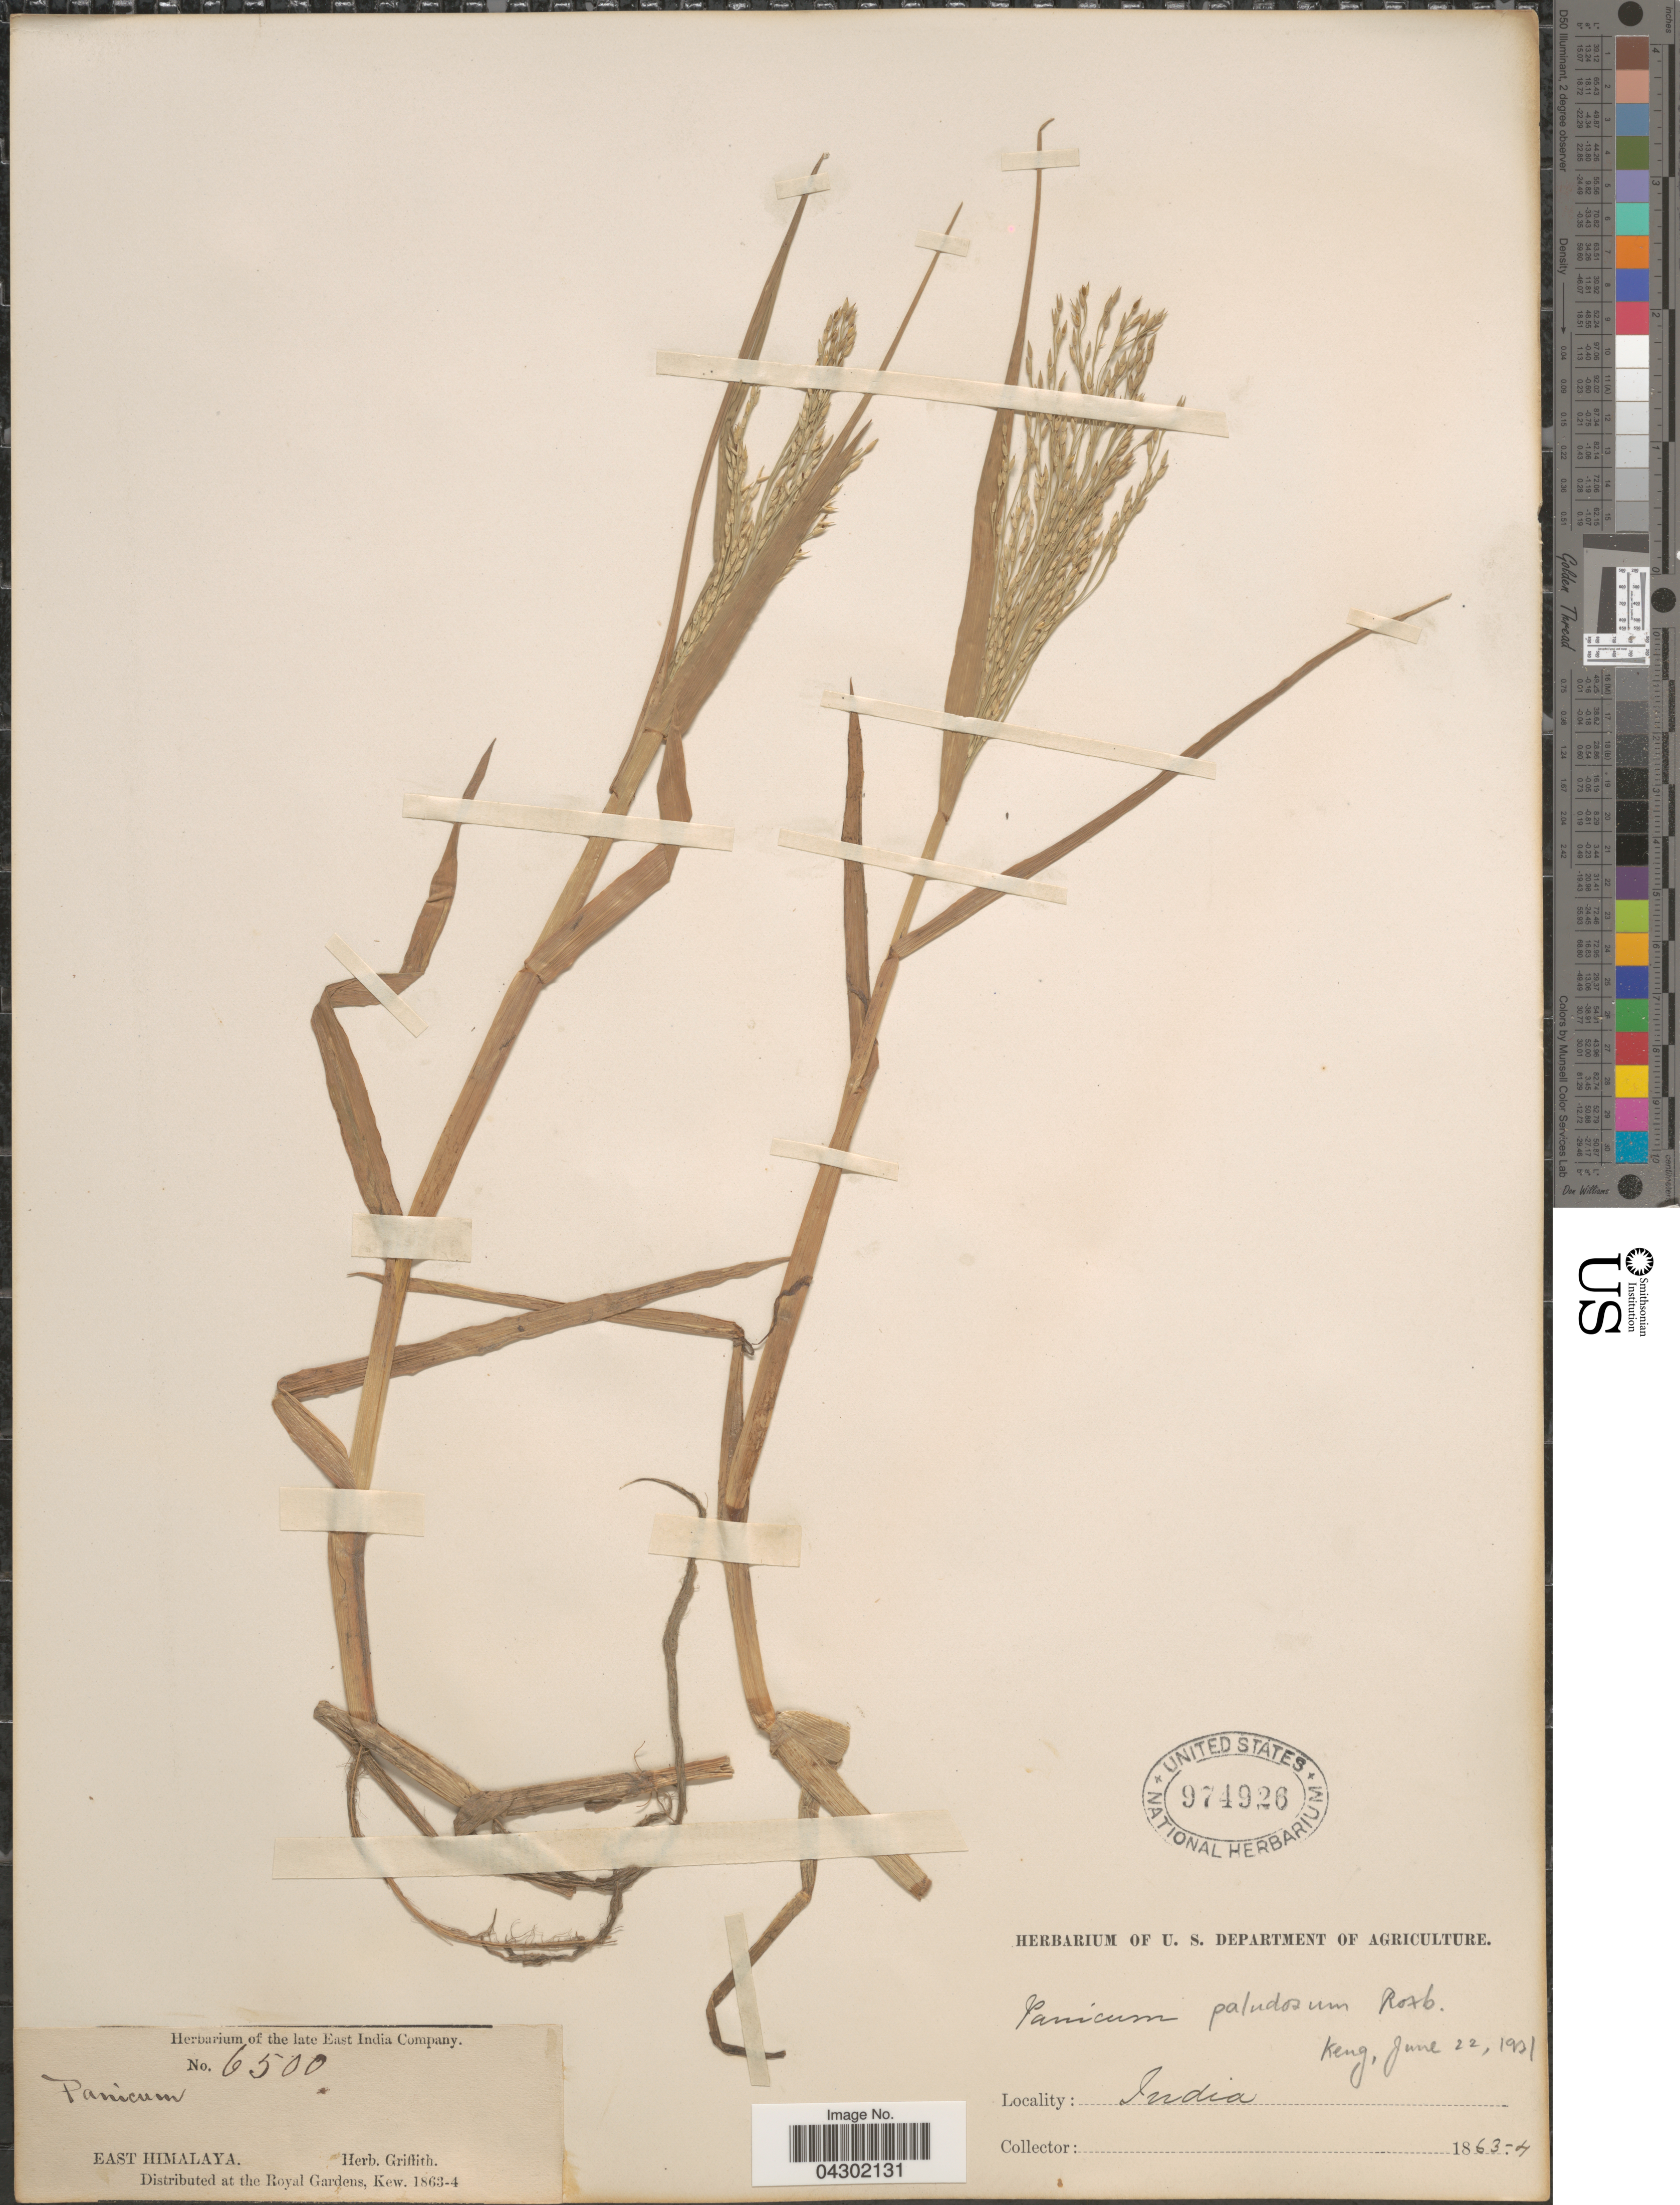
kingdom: Plantae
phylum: Tracheophyta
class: Liliopsida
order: Poales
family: Poaceae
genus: Panicum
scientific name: Panicum paludosum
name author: Roxb.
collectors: ex herb. Griffith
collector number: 6500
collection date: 1863/1864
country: India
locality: East Himalaya.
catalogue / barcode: US 974926